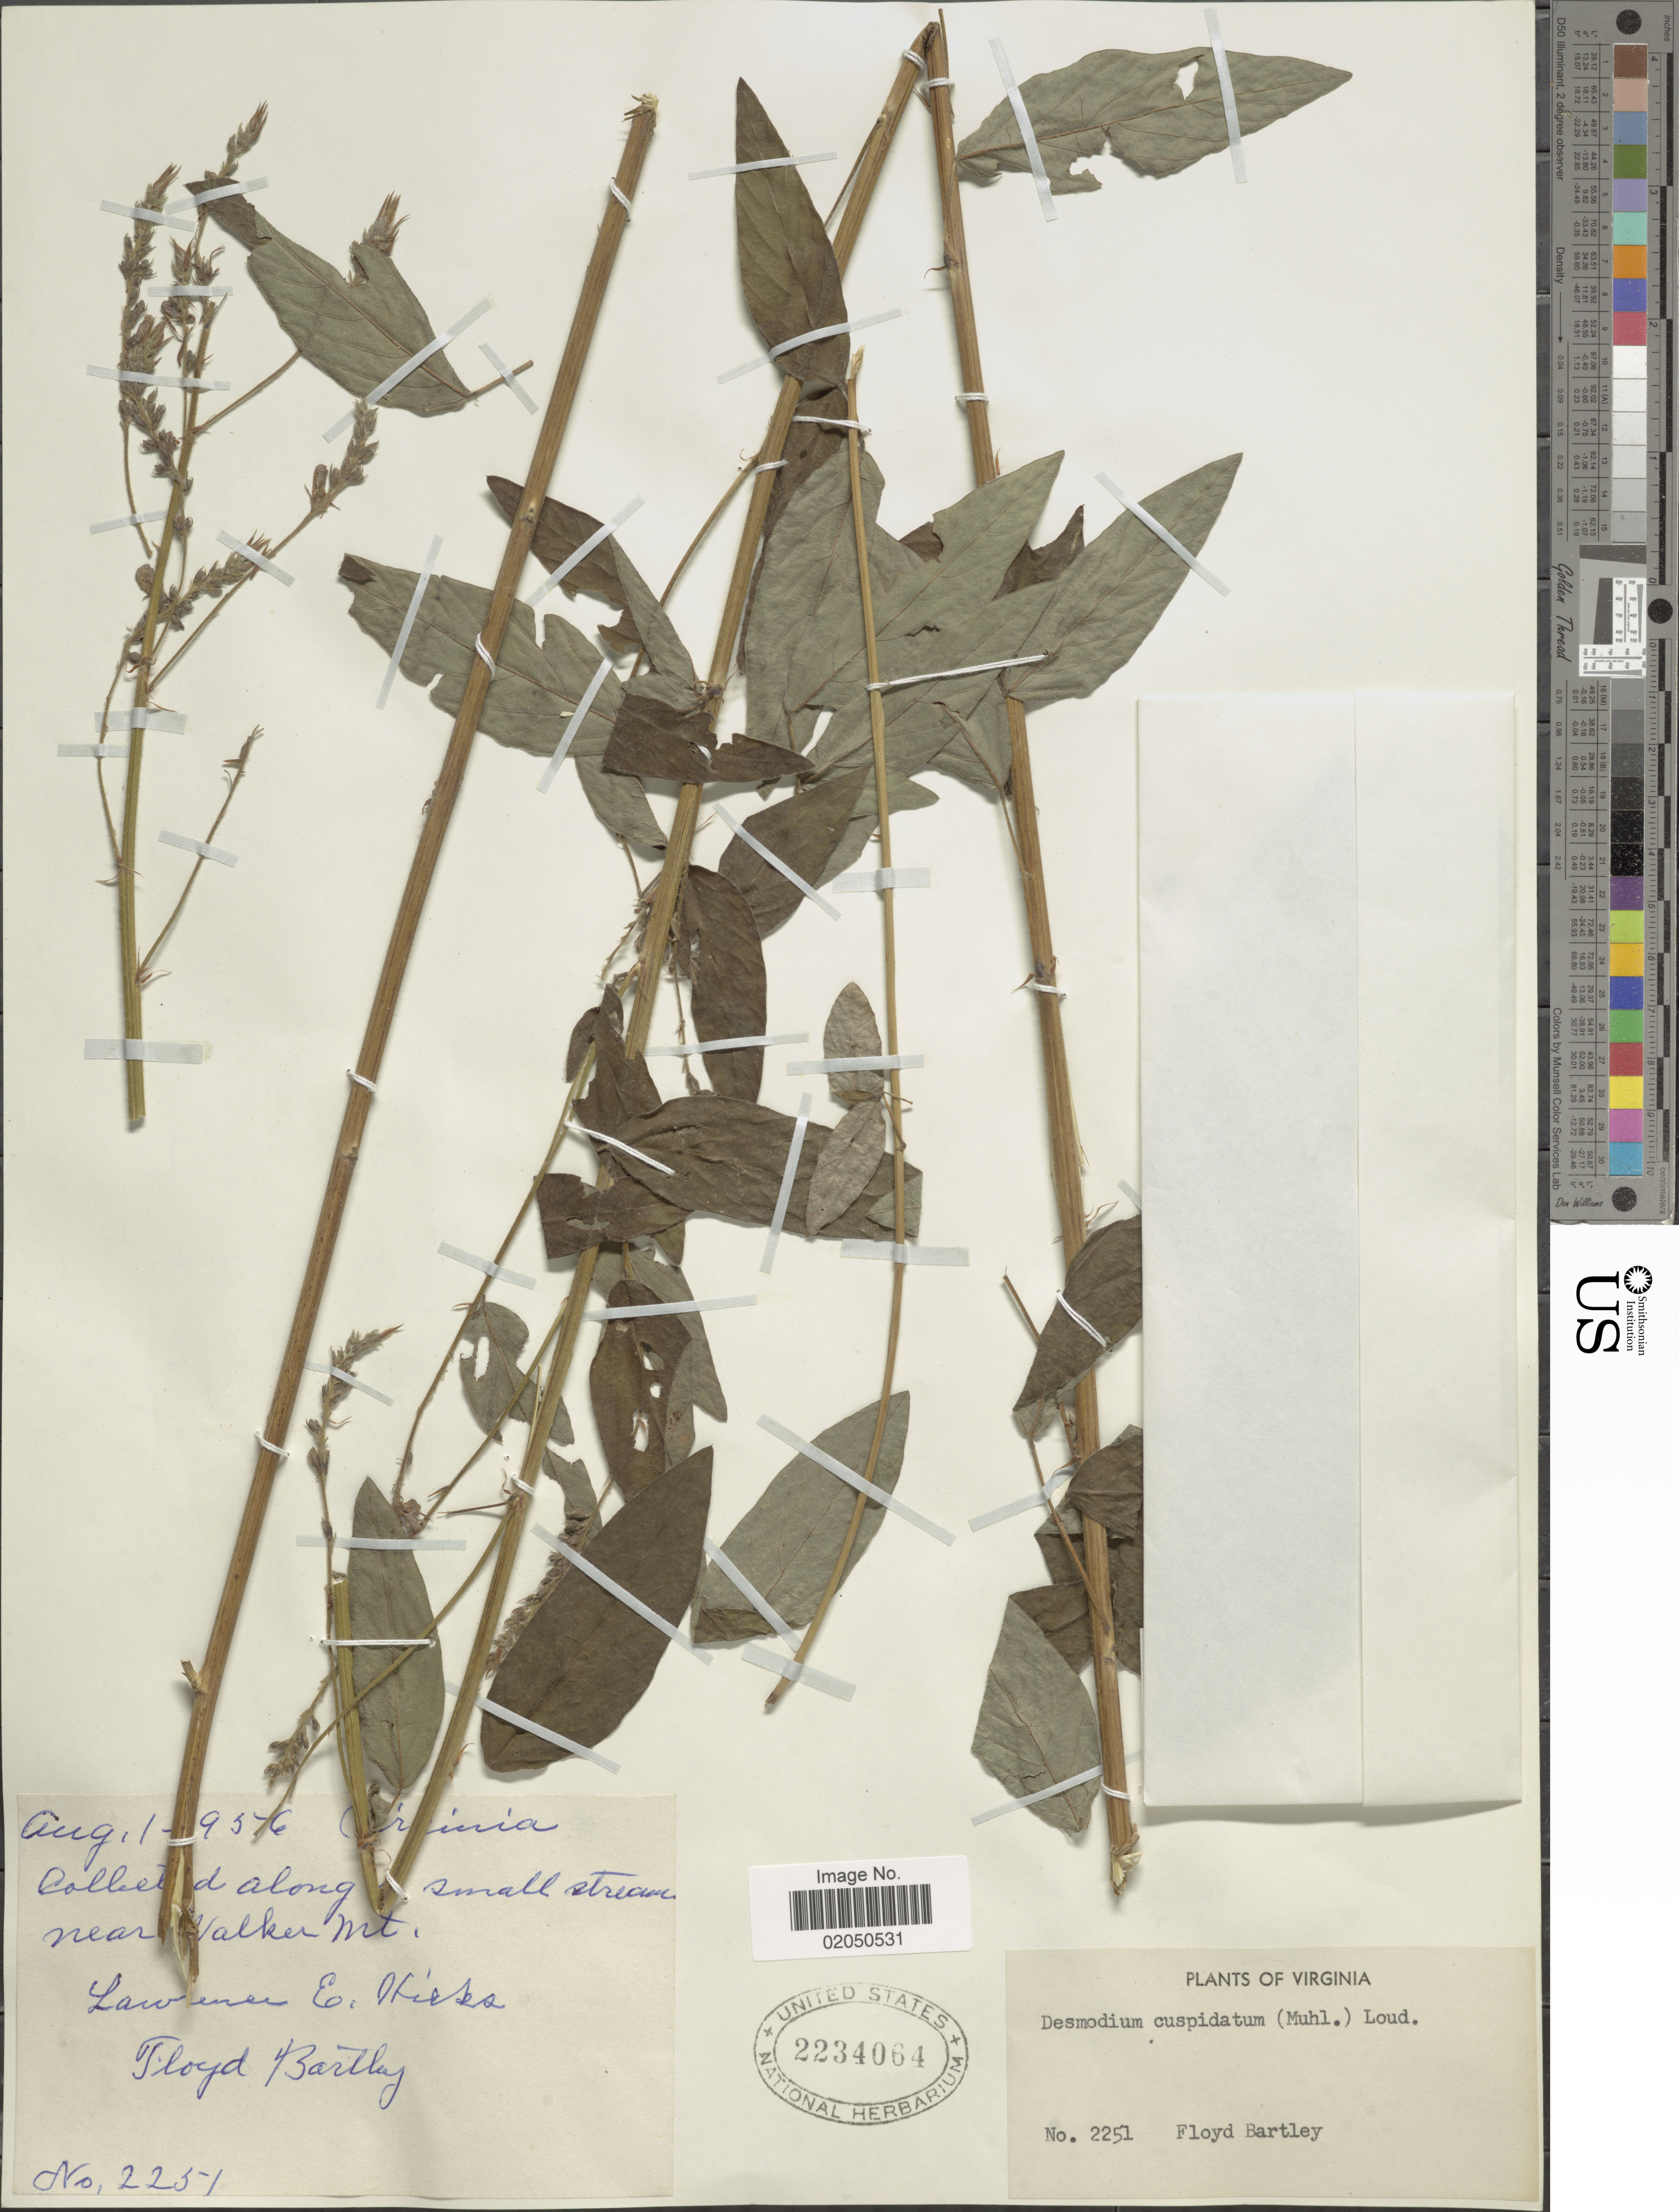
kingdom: Plantae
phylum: Tracheophyta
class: Magnoliopsida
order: Fabales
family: Fabaceae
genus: Desmodium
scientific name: Desmodium cuspidatum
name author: (Muhl. ex Willd.) Loudon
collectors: F. Bartley & L. E. Hicks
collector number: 2251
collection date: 1956-08-01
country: United States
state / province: Virginia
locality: Along small stream near Walker Mt.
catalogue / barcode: US 2234064